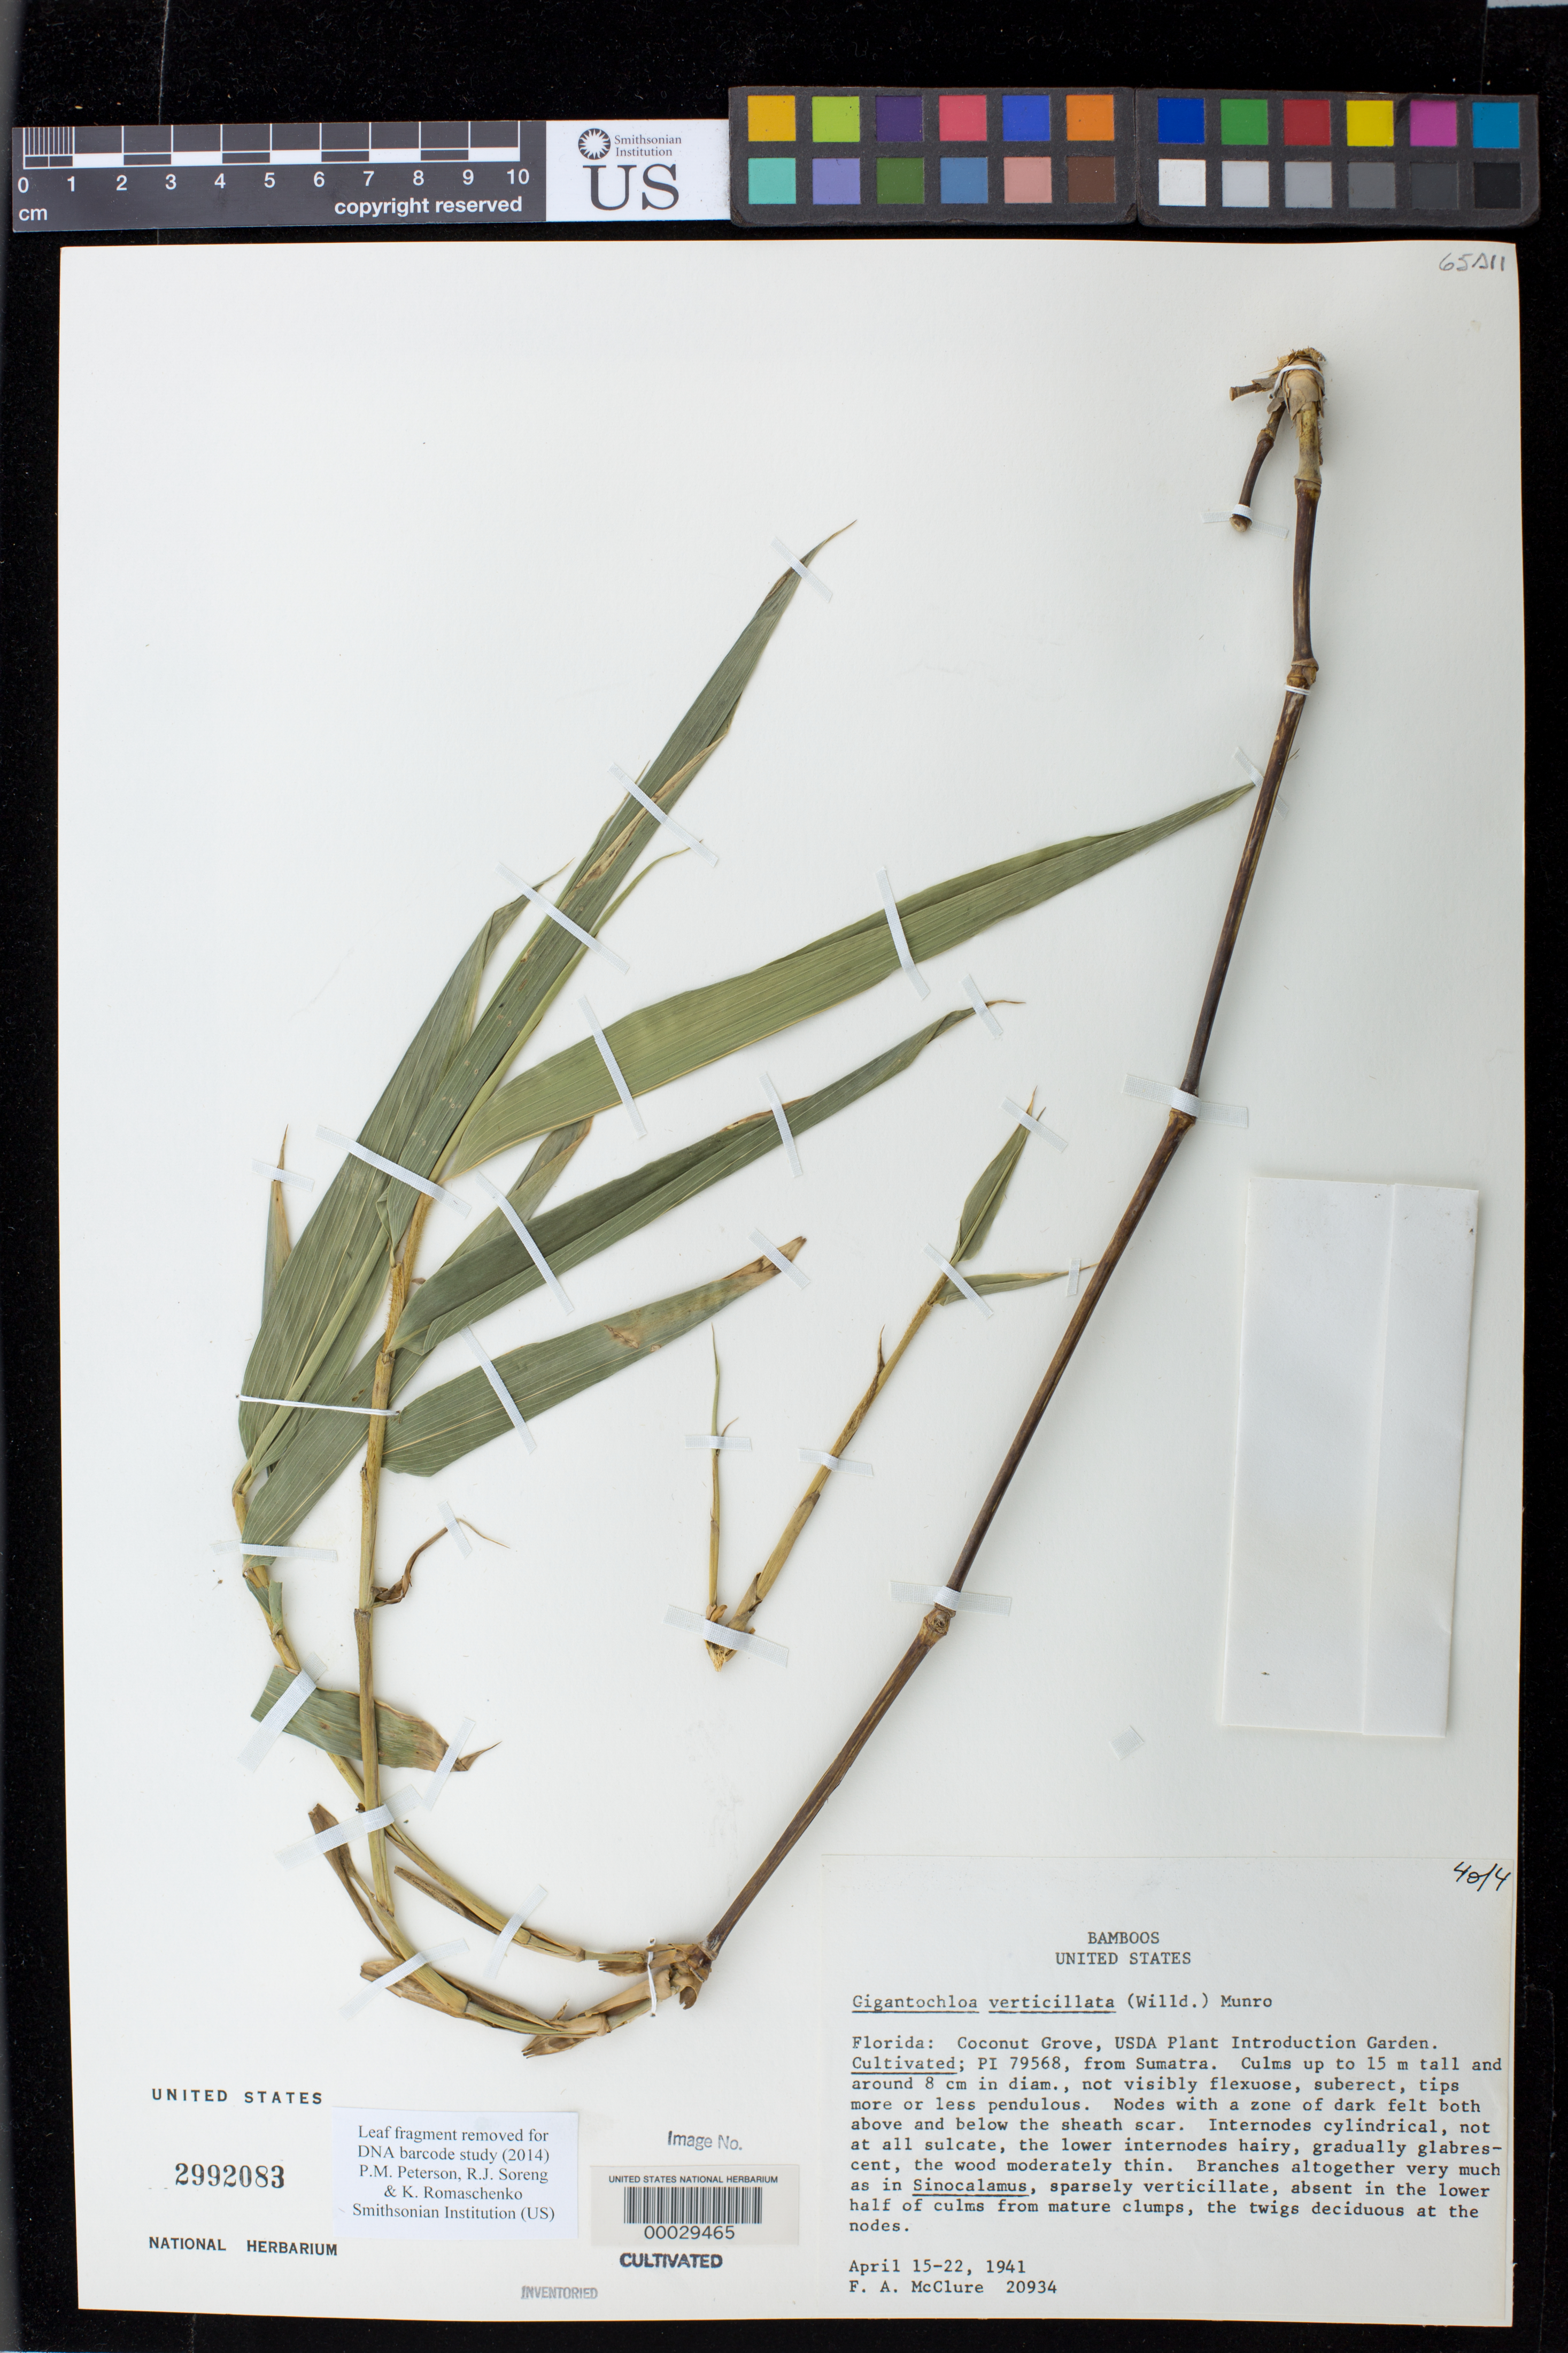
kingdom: Plantae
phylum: Tracheophyta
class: Liliopsida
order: Poales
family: Poaceae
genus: Gigantochloa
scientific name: Gigantochloa verticillata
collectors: F. A. McClure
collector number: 20934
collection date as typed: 15 Apr 1941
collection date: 1941-04-15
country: United States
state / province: Florida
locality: Usda plant intro. garden, coconut grove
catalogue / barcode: US 2992083